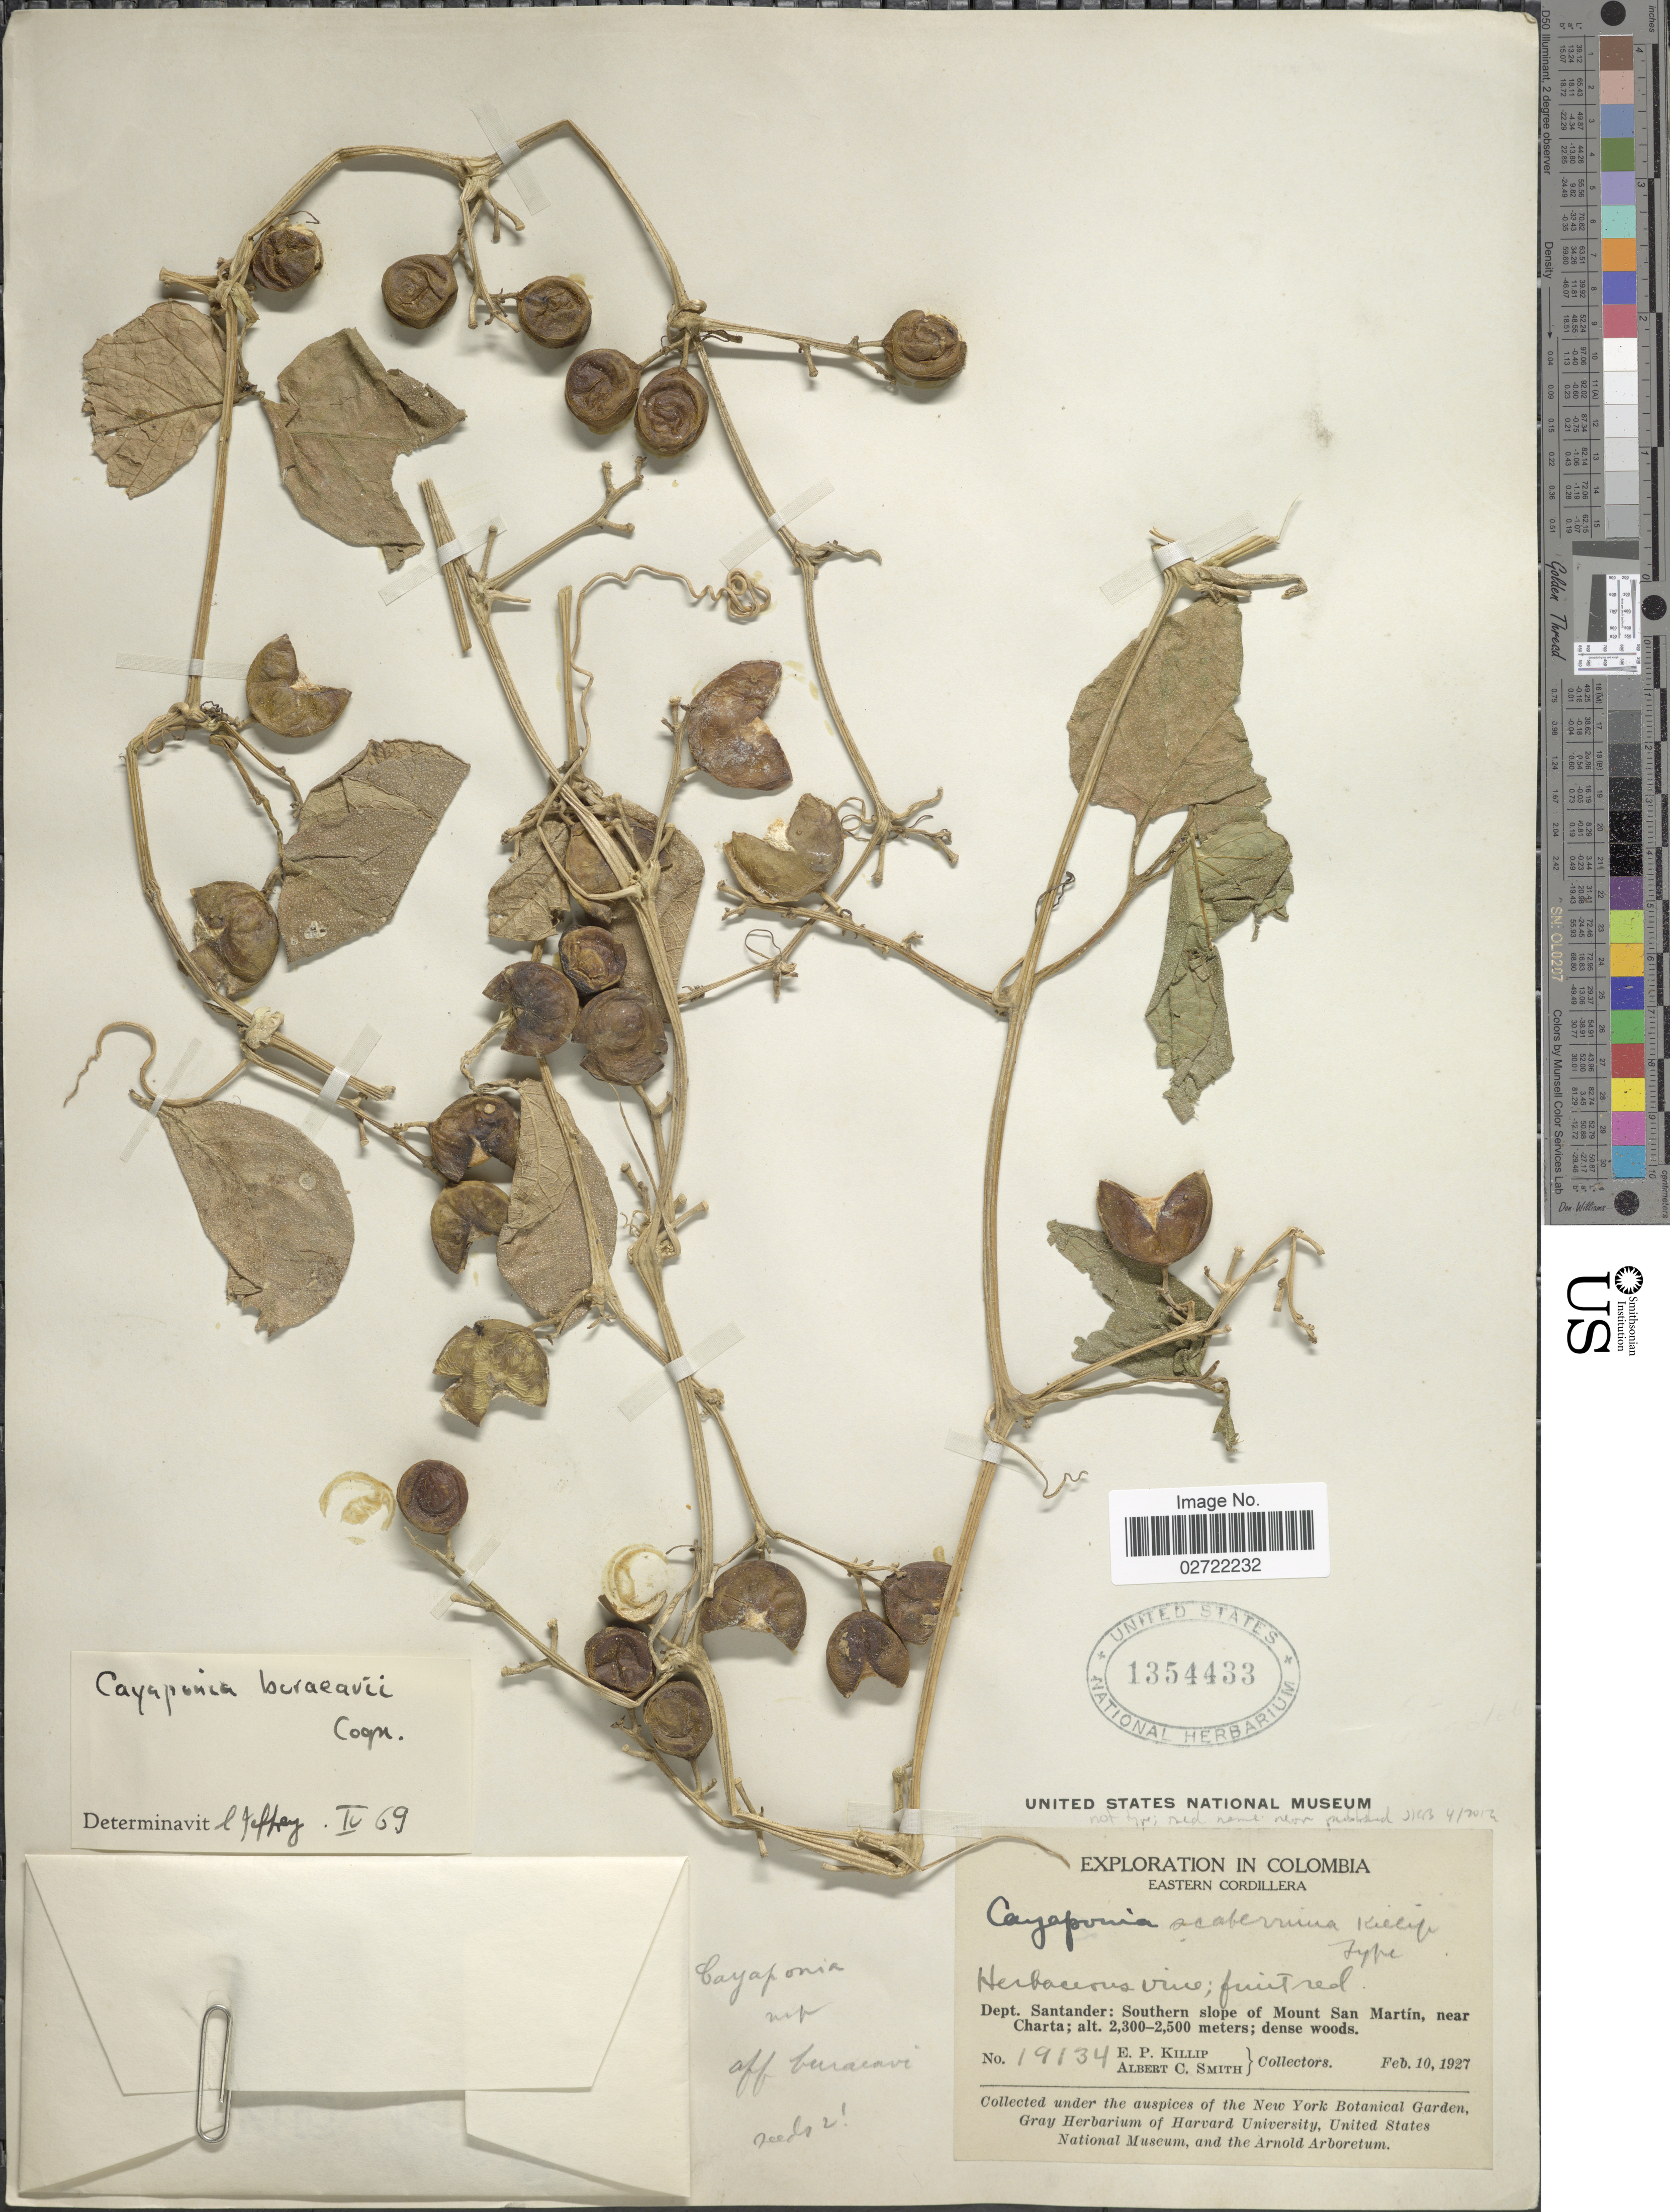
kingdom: Plantae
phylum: Tracheophyta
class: Magnoliopsida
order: Cucurbitales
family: Cucurbitaceae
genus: Cayaponia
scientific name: Cayaponia buraeavii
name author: Cogn.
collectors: E. P. Killip & A. C. Smith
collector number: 19134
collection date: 1927-02-10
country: Colombia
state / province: Santander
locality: Eastern Cordillera. Dept, Santander: Southern slope of Mount San Martín, near Charta.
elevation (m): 2300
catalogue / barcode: US 1354433